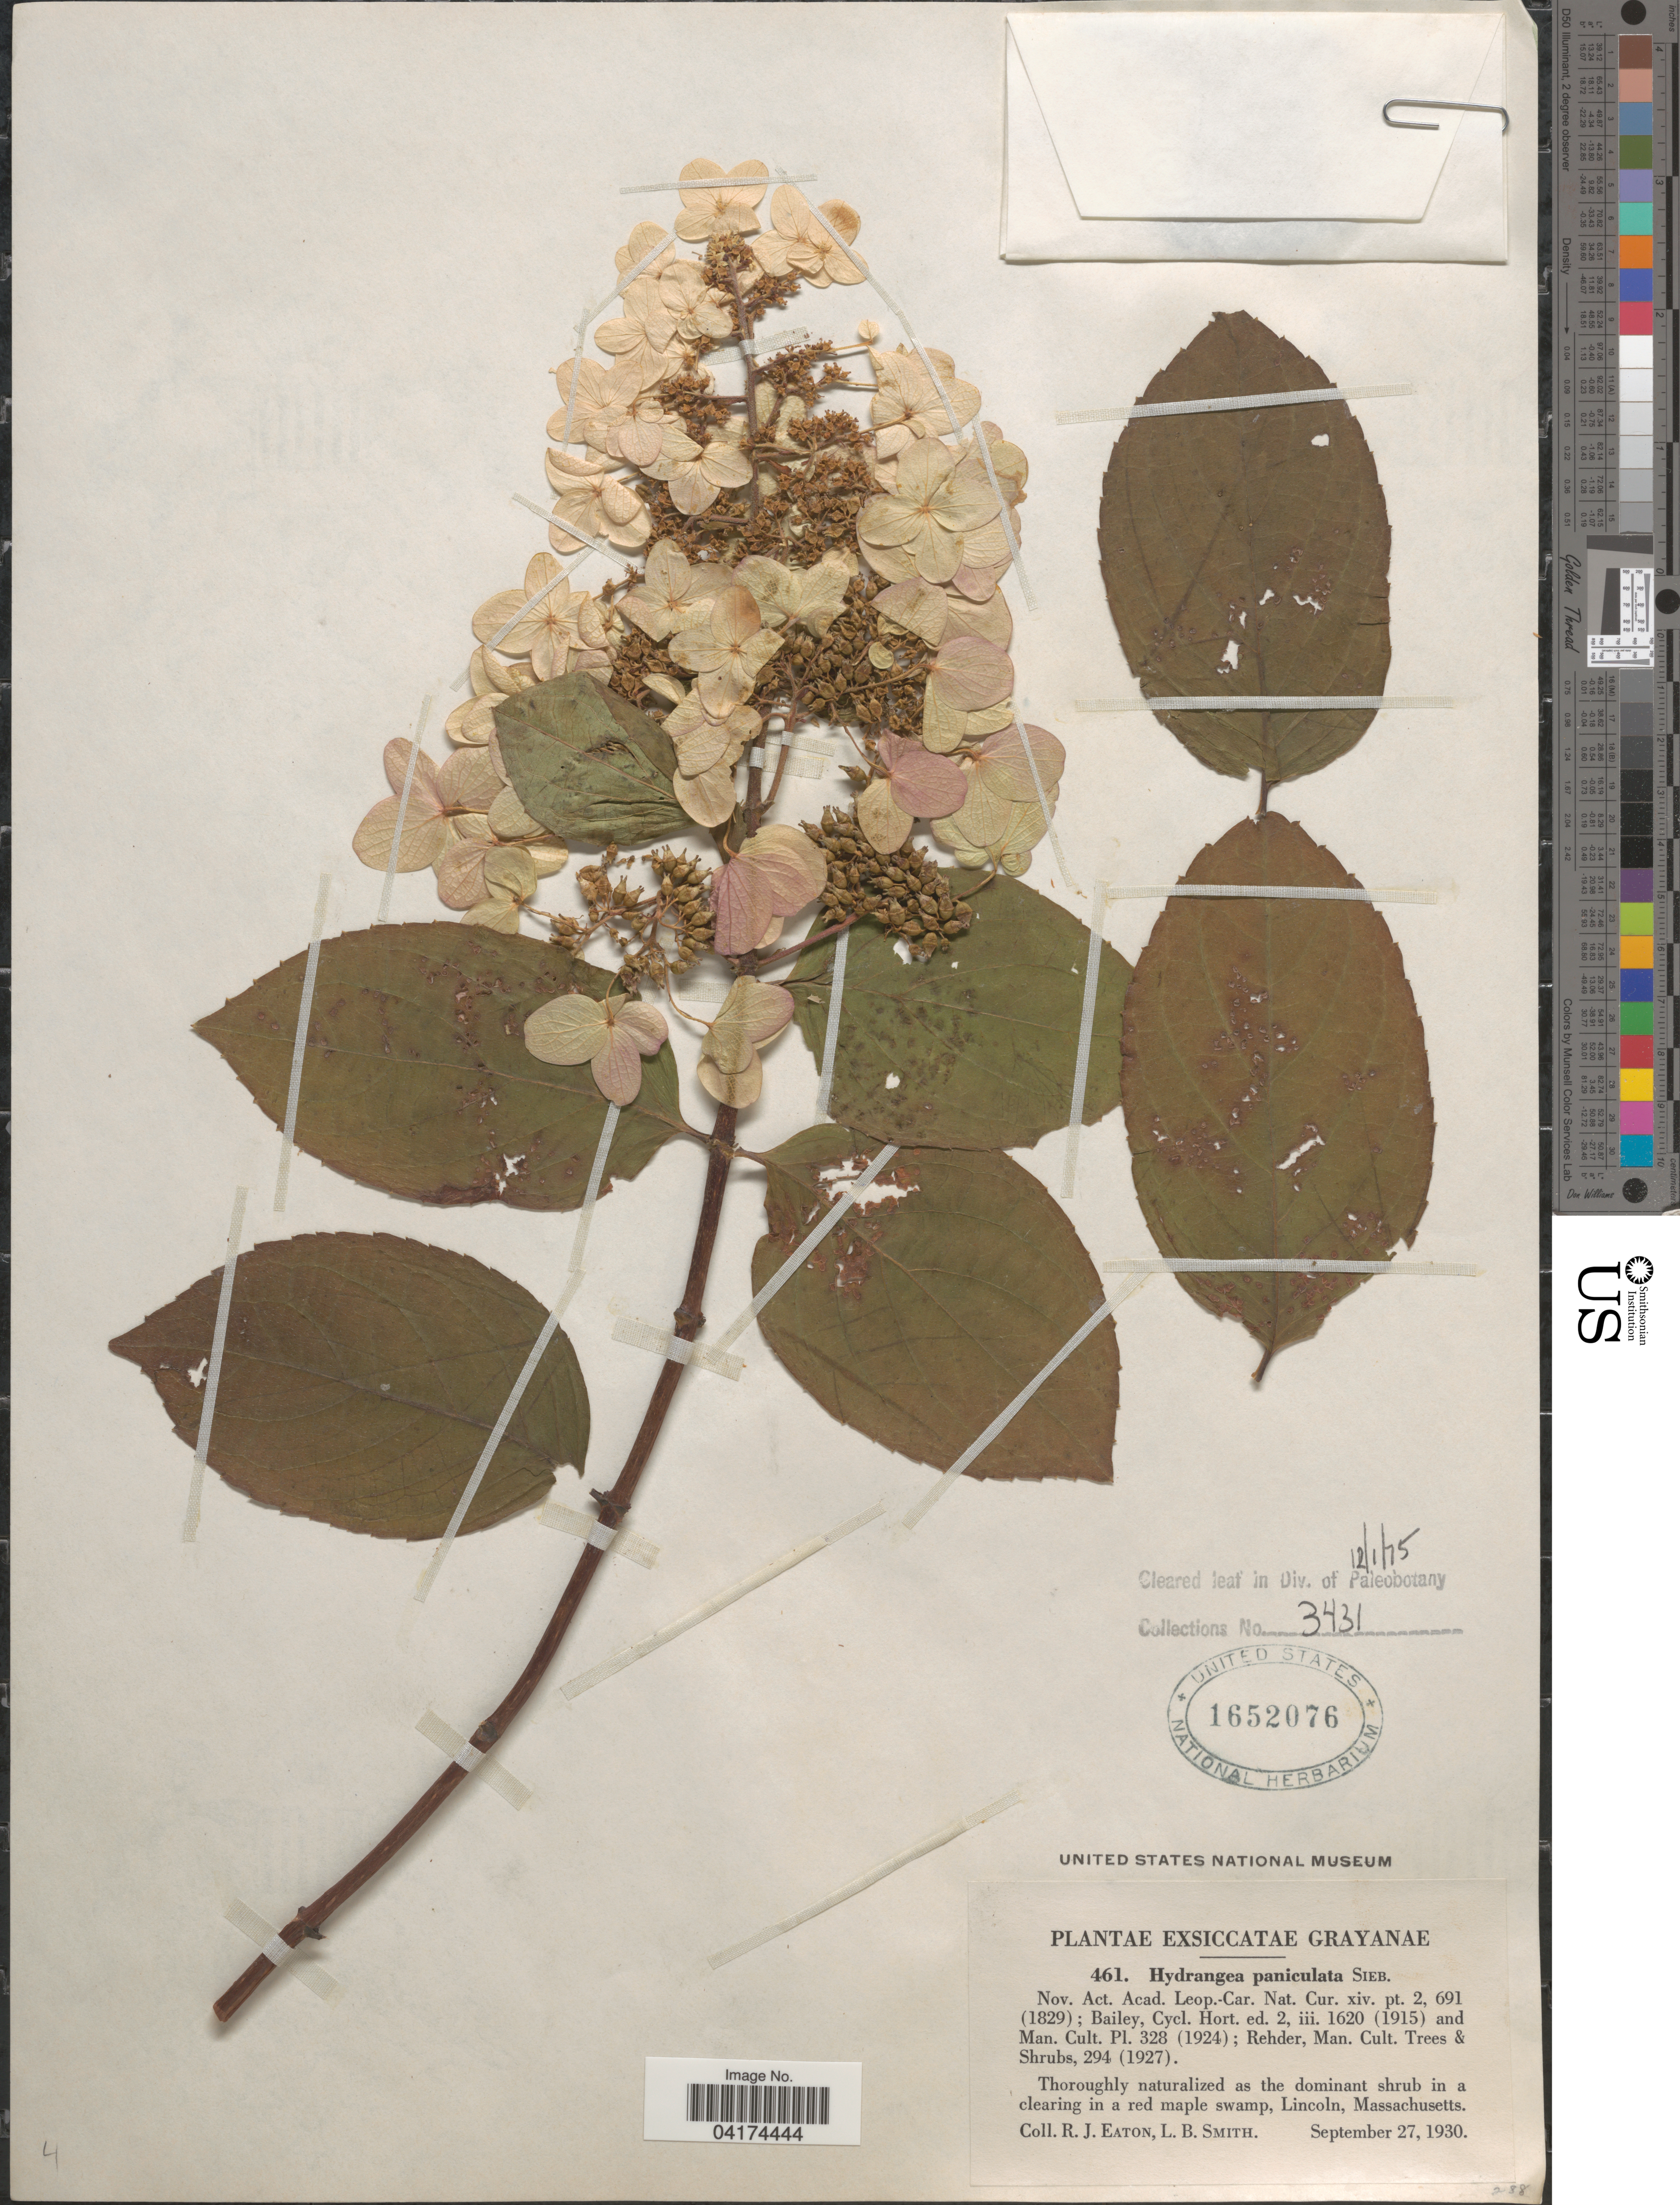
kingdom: Plantae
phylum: Tracheophyta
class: Magnoliopsida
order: Cornales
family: Hydrangeaceae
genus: Hydrangea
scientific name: Hydrangea paniculata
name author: Siebold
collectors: R. J. Eaton & L. Smith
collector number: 461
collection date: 1930-09-27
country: United States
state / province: Massachusetts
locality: Lincoln.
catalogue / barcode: US 1652076